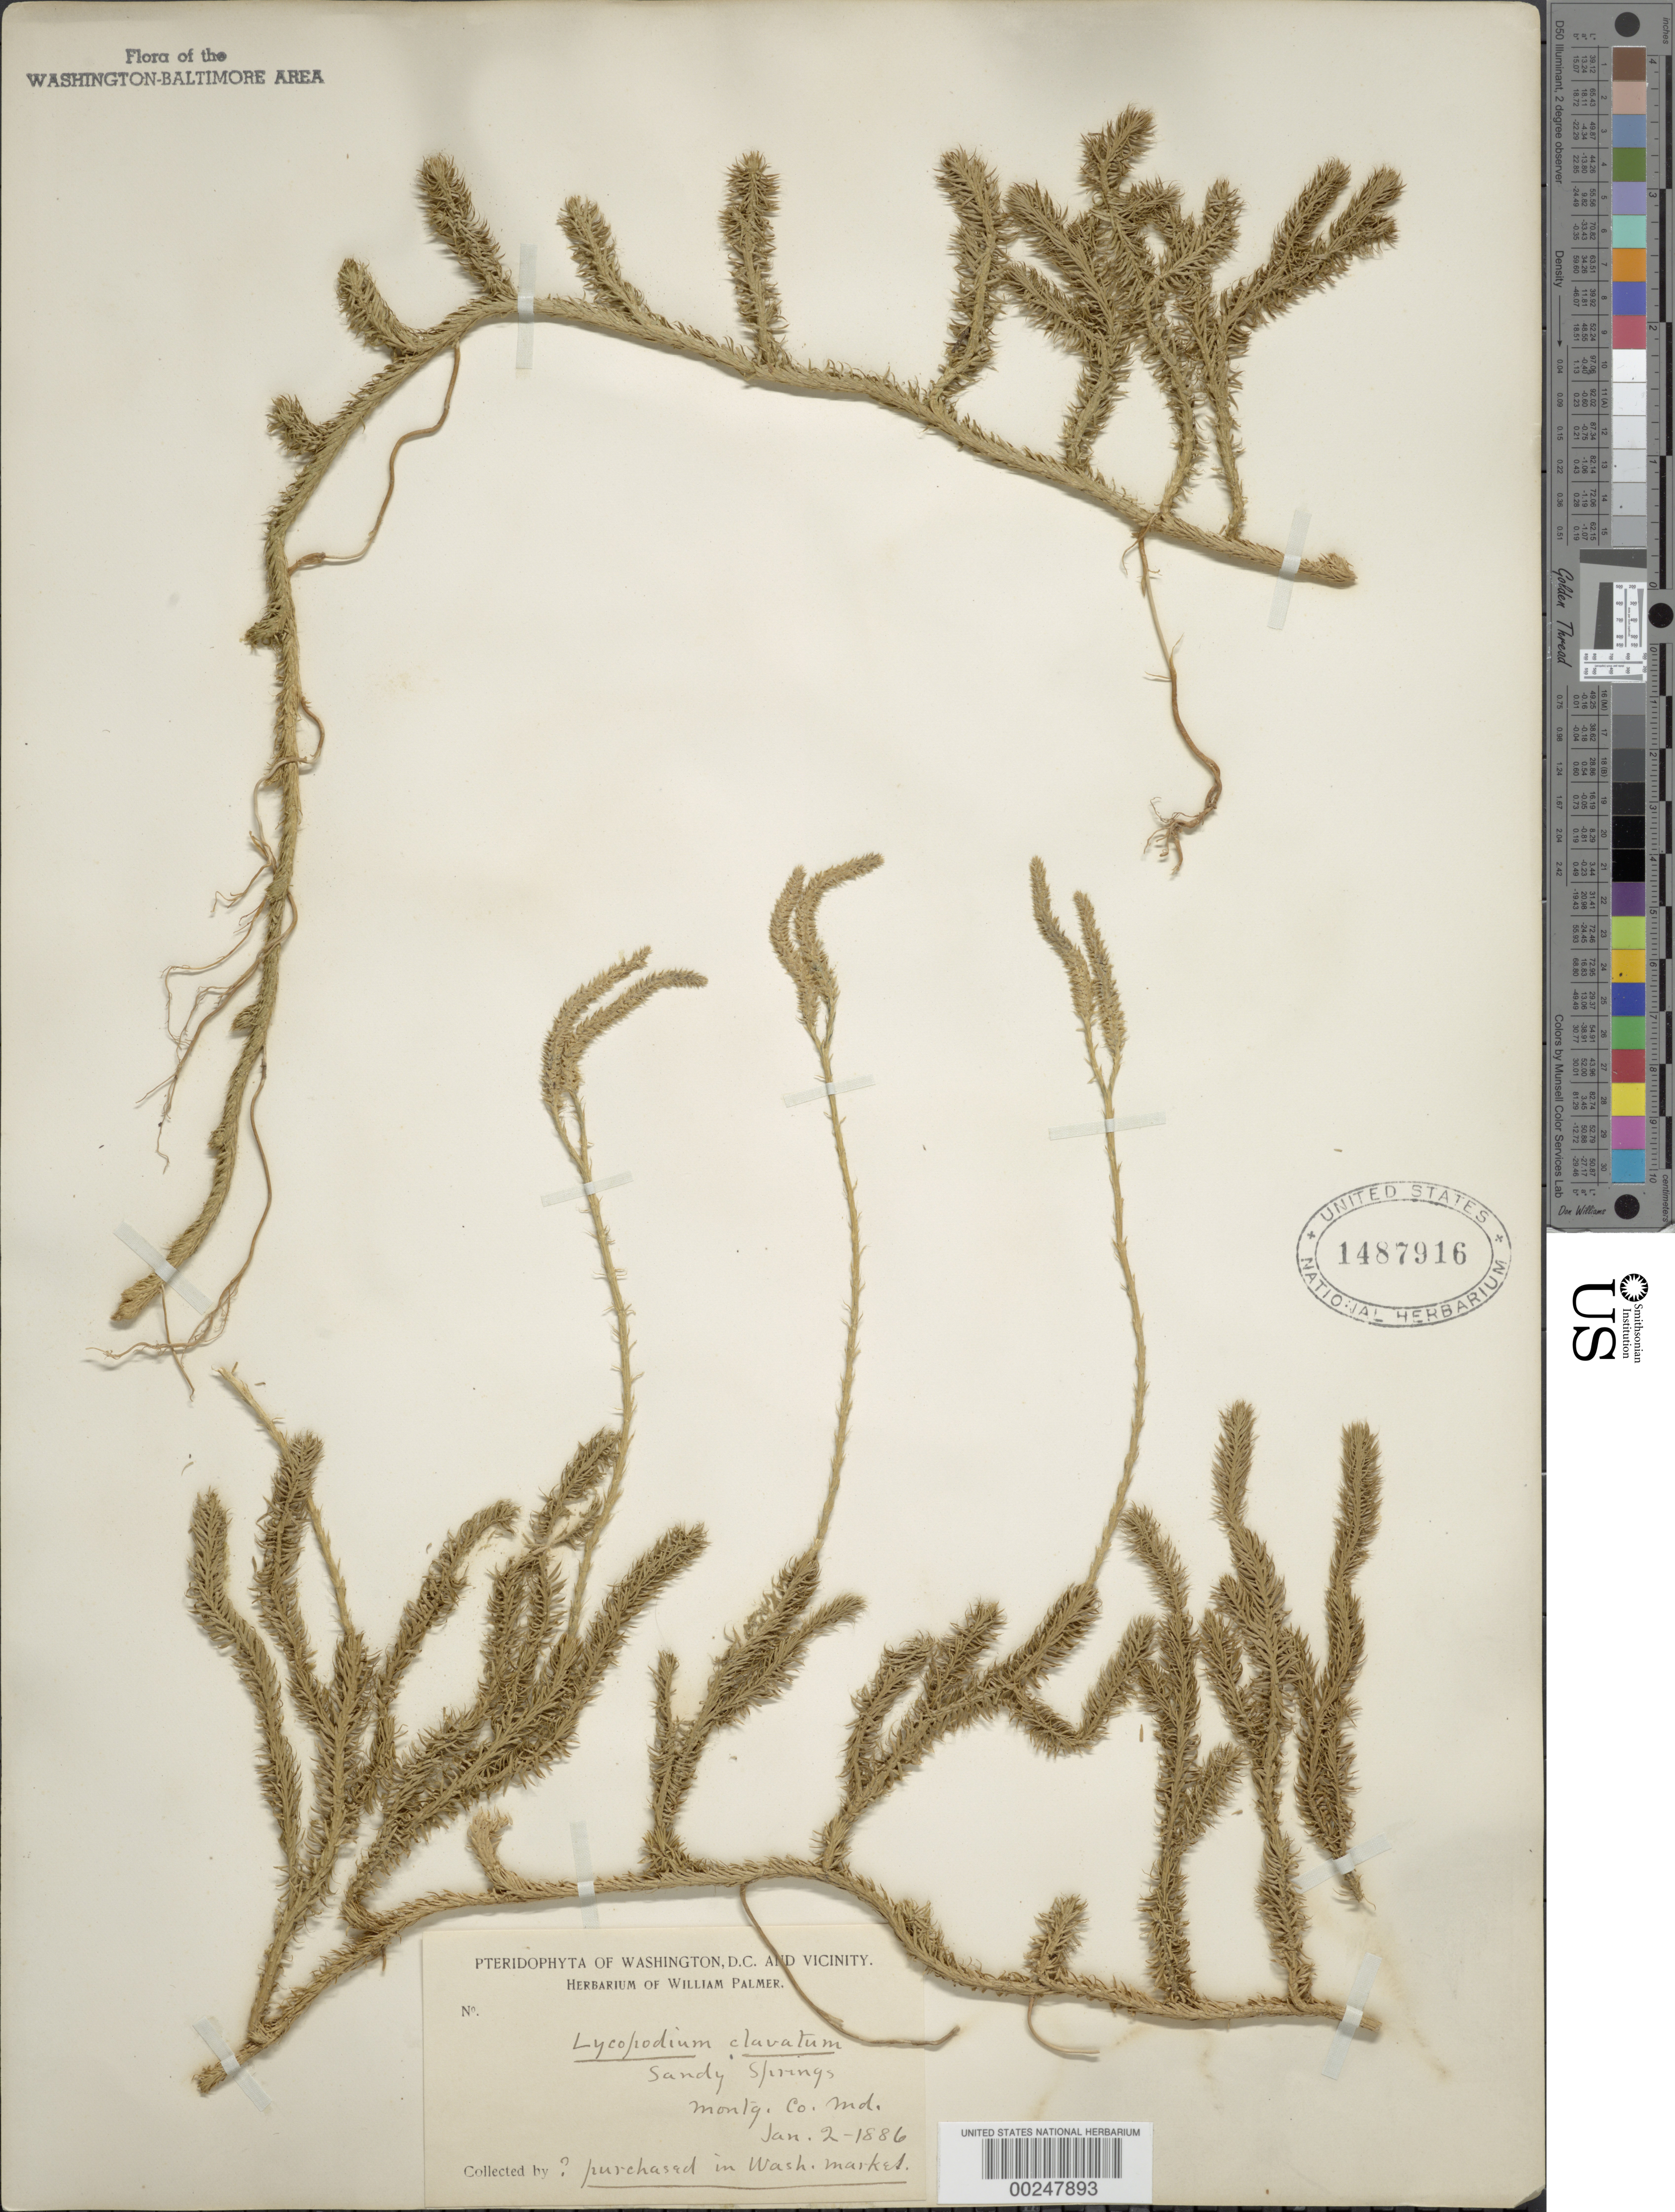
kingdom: Plantae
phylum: Tracheophyta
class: Lycopodiopsida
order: Lycopodiales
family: Lycopodiaceae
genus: Lycopodium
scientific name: Lycopodium clavatum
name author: L.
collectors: W. Palmer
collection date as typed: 02 Jan 1886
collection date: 1886-01-02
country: United States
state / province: Maryland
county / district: Montgomery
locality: Sandy Springs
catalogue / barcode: US 1487916